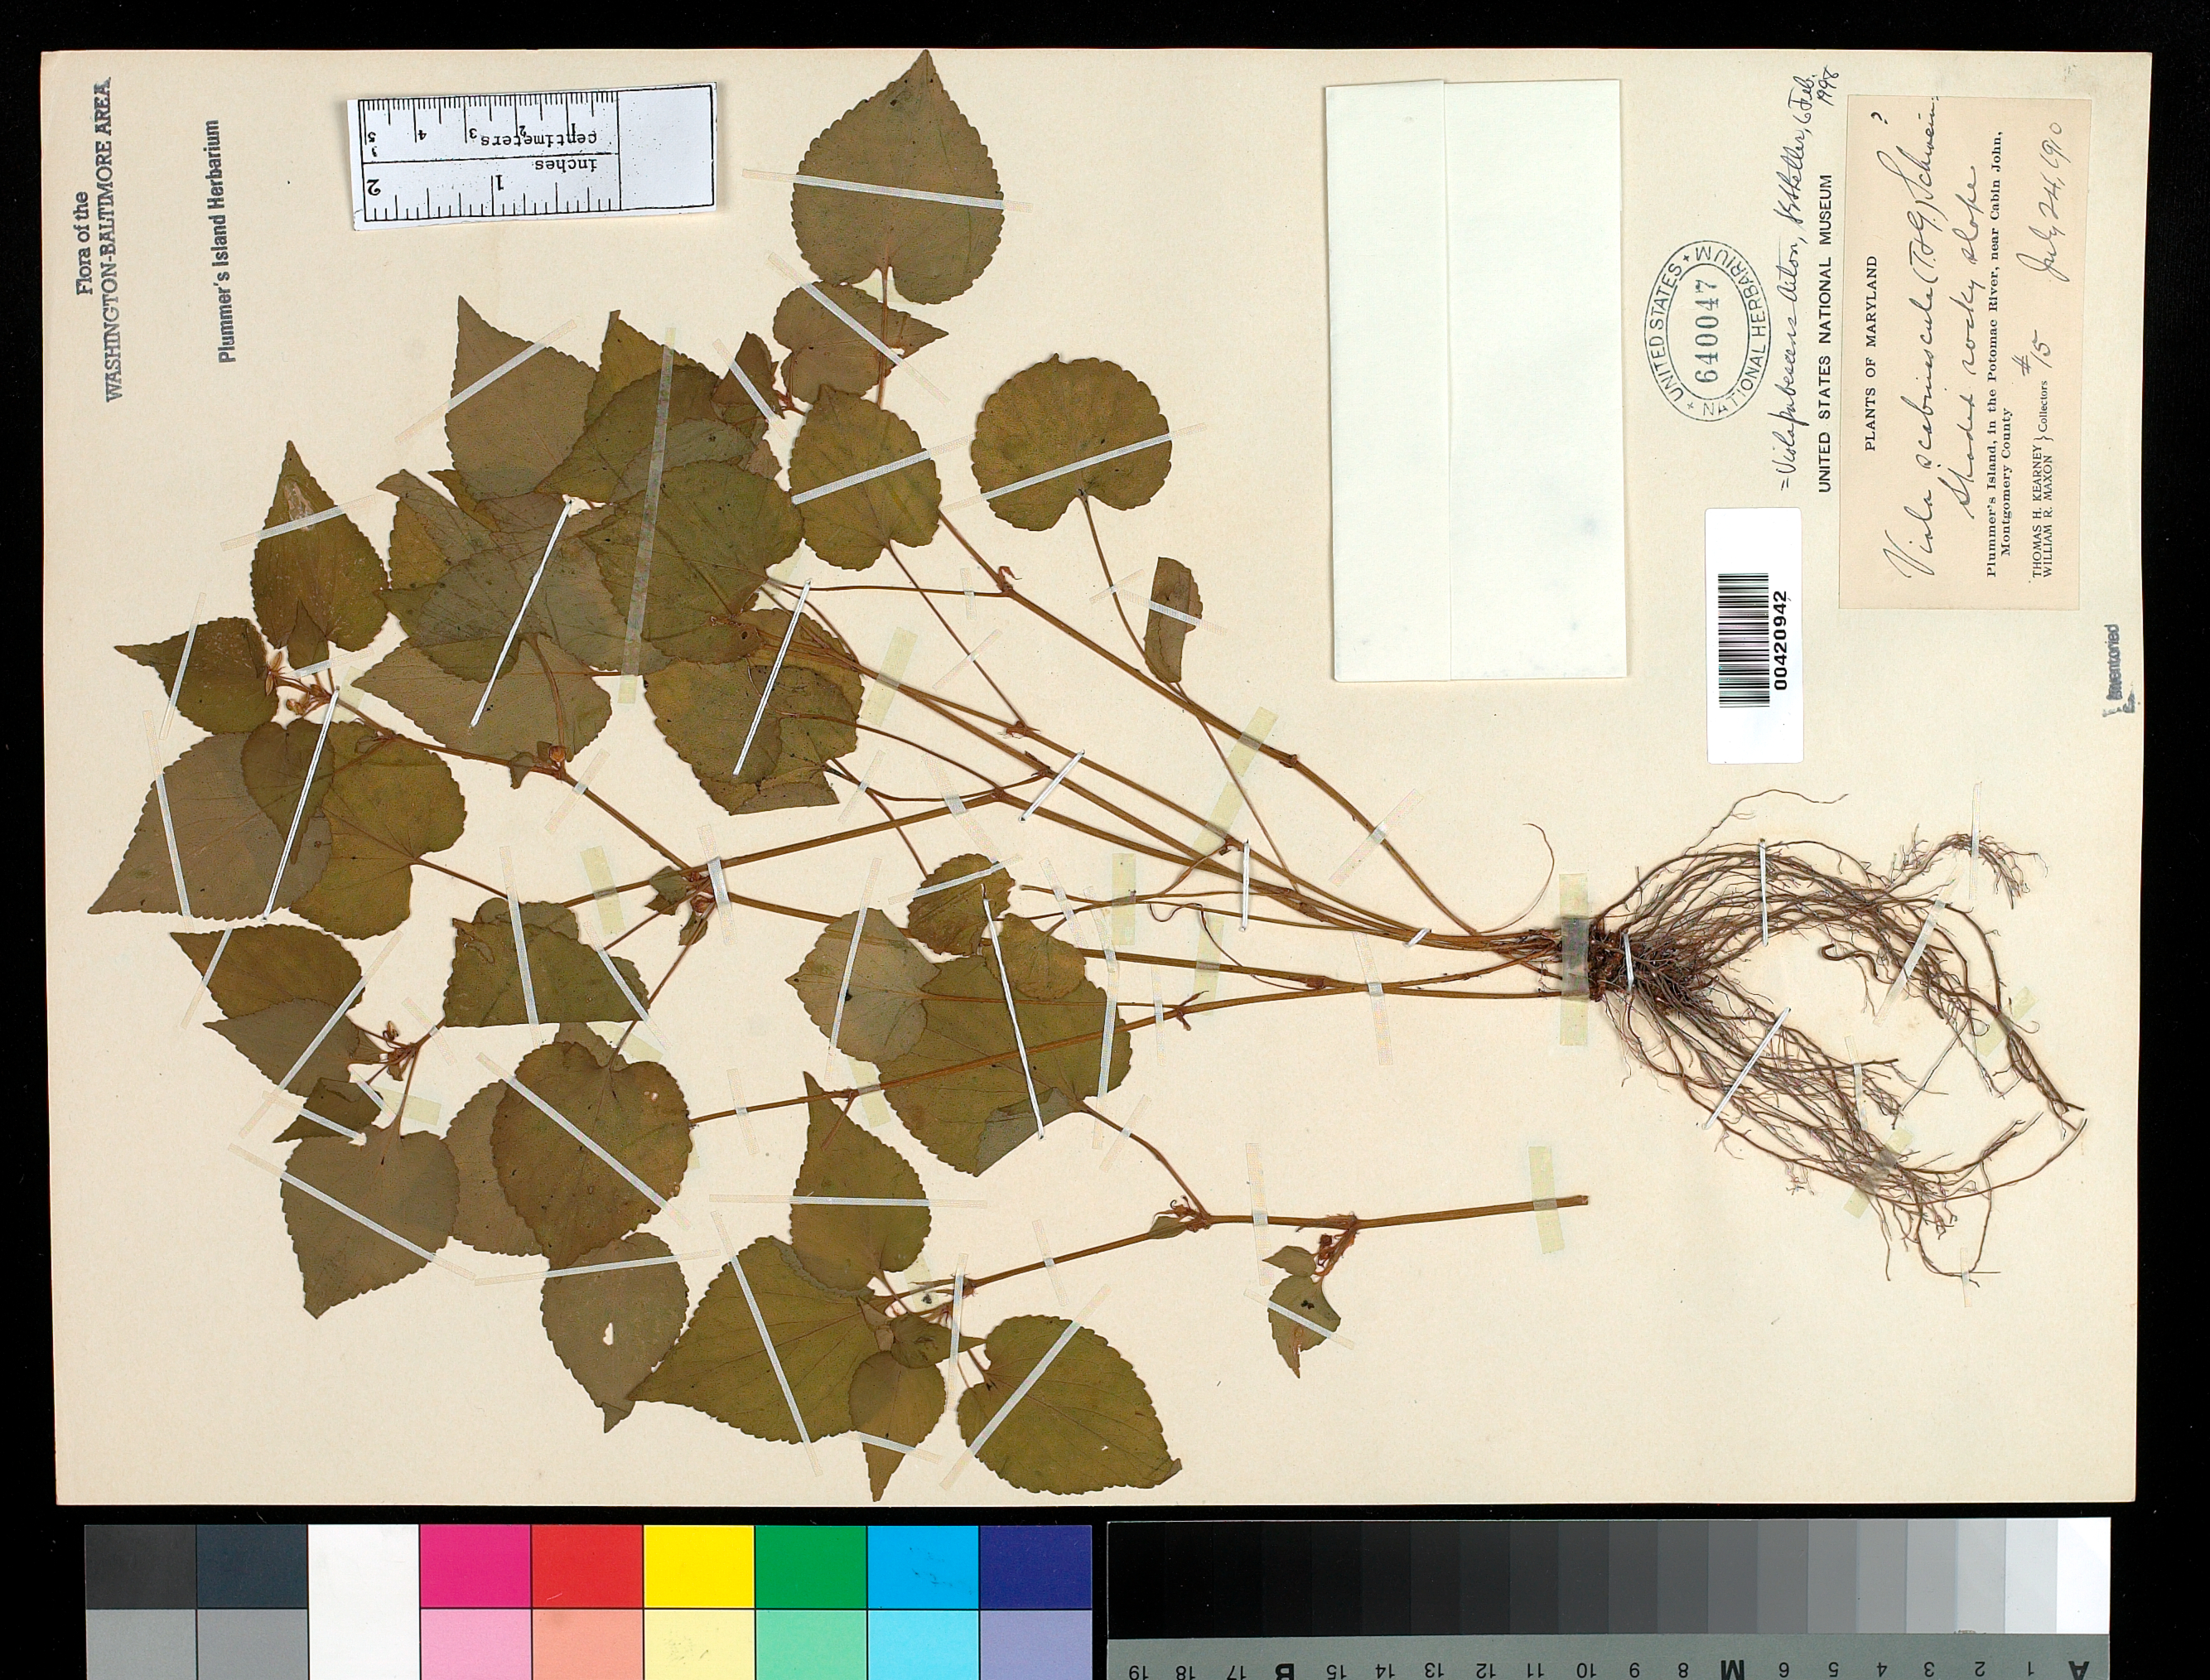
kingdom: Plantae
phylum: Tracheophyta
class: Magnoliopsida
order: Malpighiales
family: Violaceae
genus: Viola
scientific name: Viola pubescens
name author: Aiton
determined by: Shetler, Stanwyn G., (US), NMNH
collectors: T. H. Kearney & W. R. Maxon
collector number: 15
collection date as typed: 24 Jul 1910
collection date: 1910-07-24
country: United States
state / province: Maryland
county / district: Montgomery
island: Plummers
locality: Plummer's Island Plummers Island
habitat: Shaded rocky slope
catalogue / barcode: US 640047